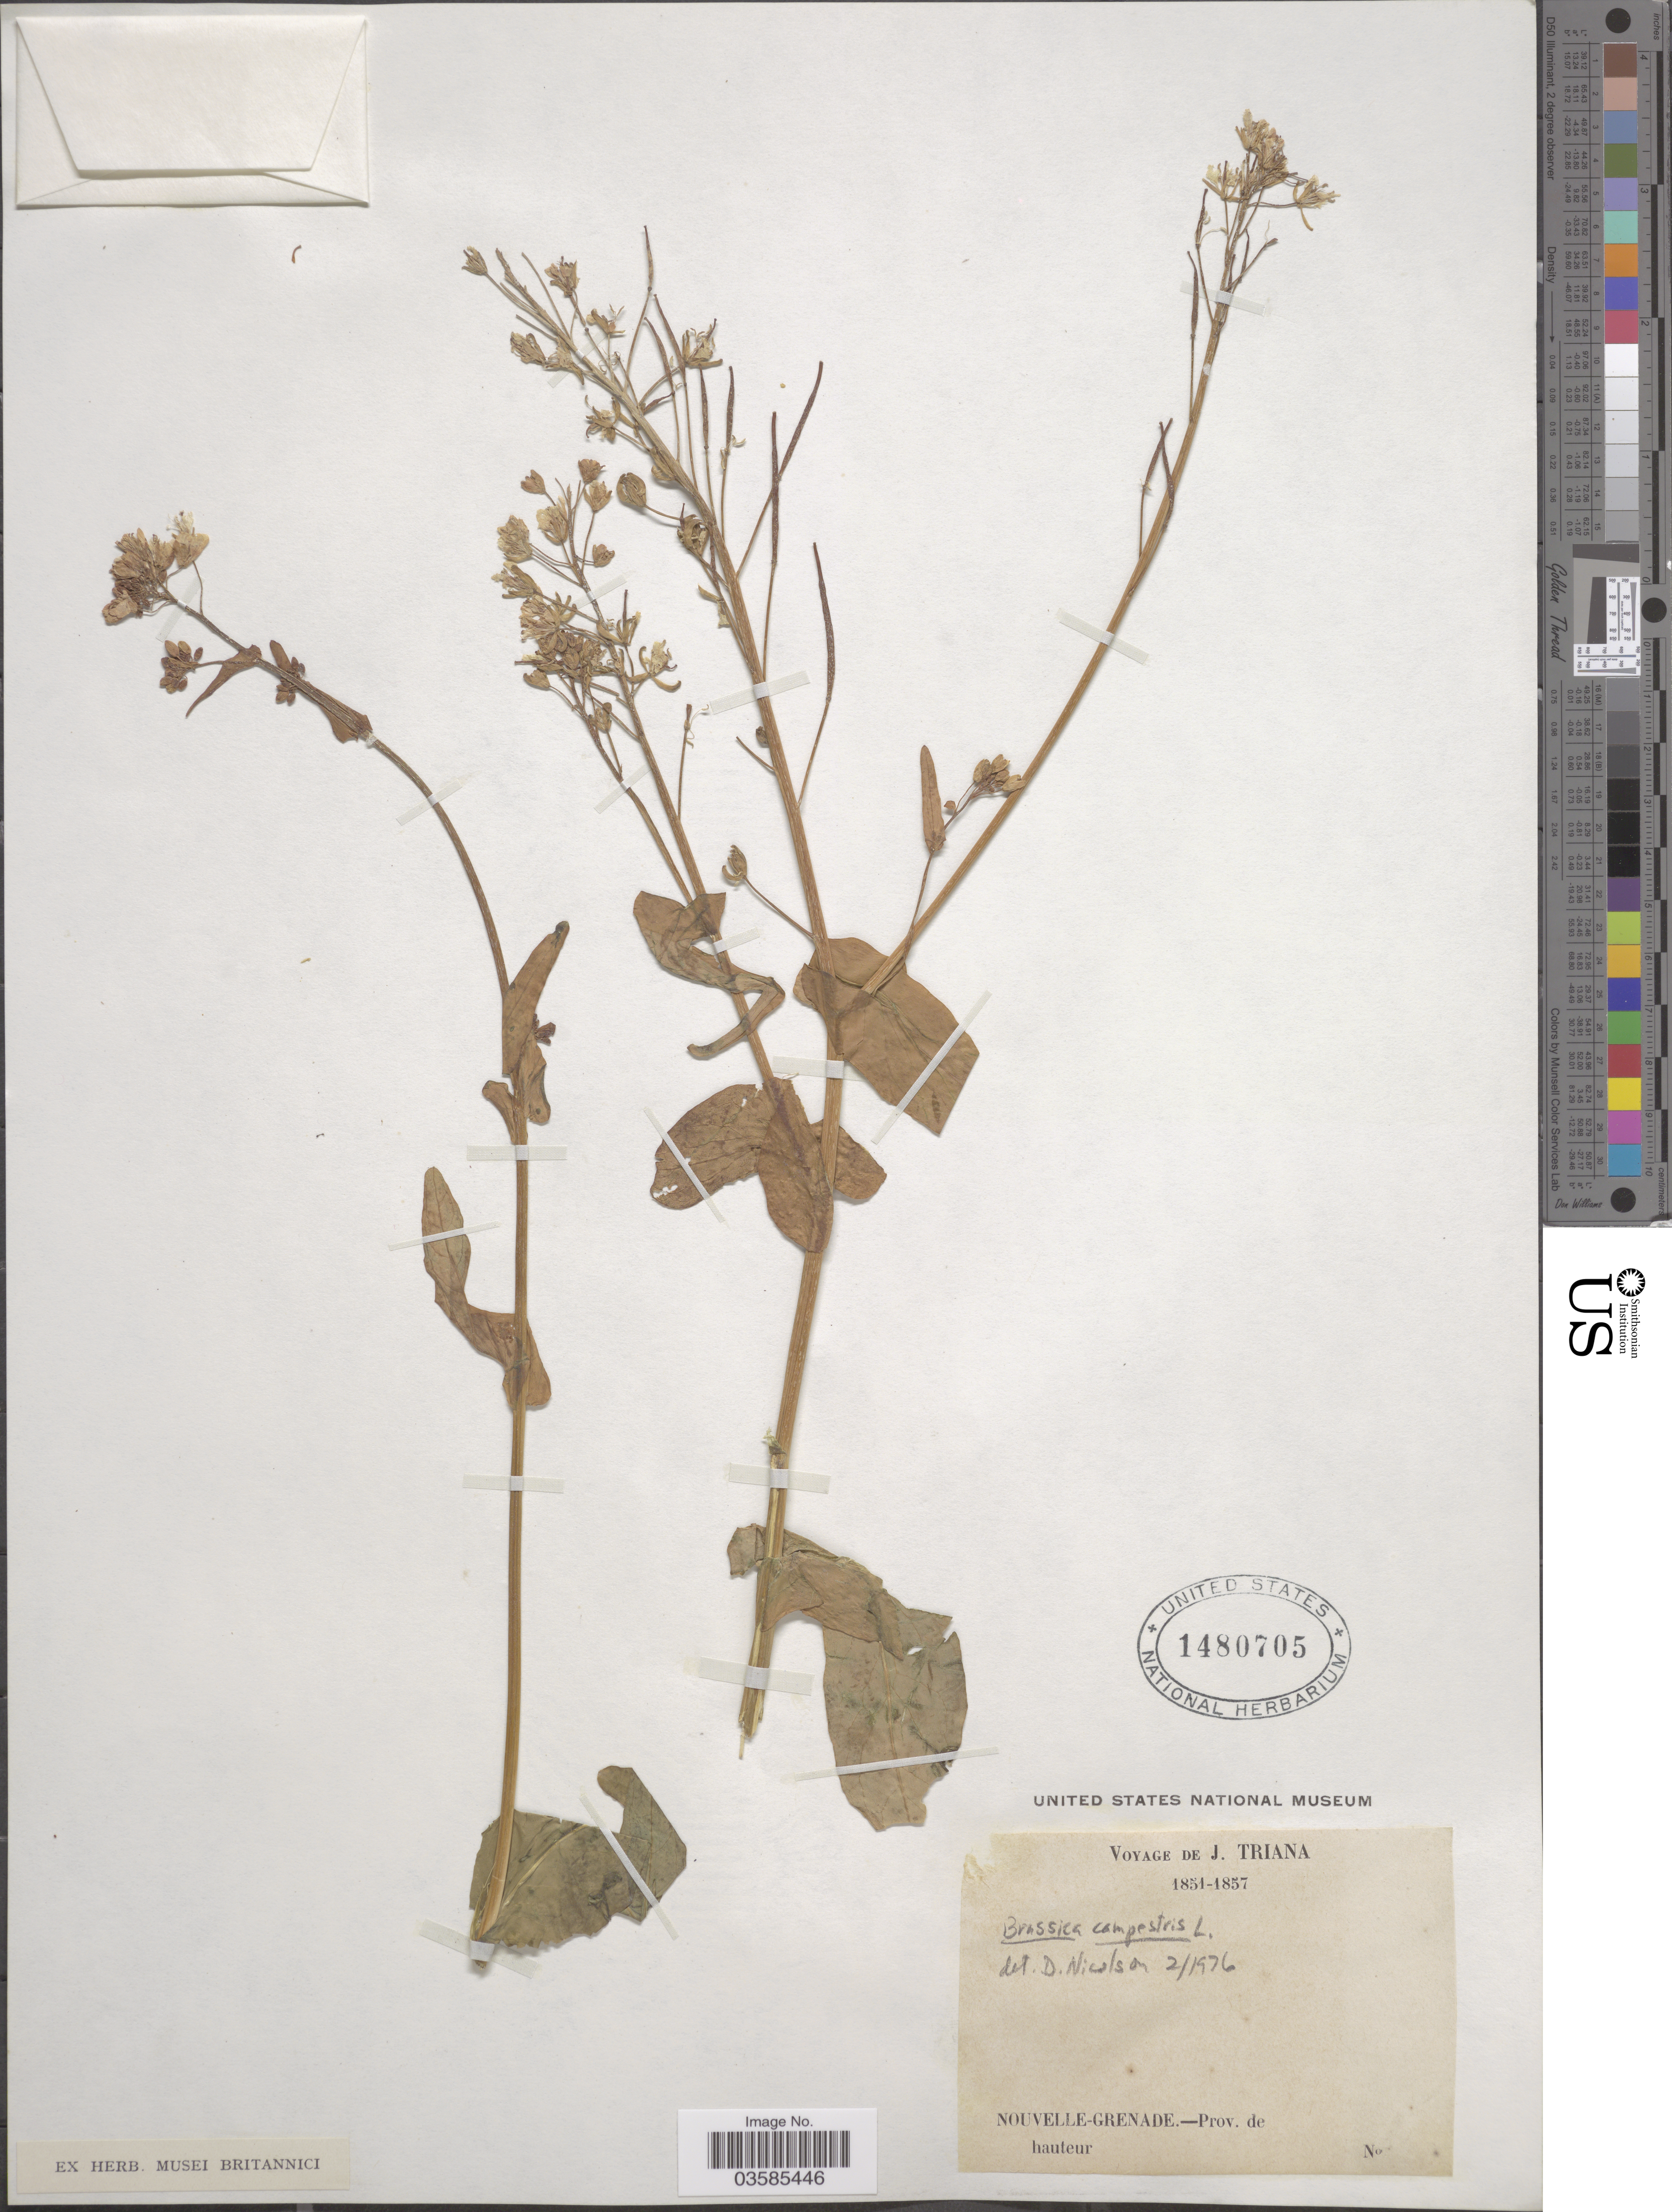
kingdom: Plantae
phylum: Tracheophyta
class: Magnoliopsida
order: Brassicales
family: Brassicaceae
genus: Brassica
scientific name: Brassica campestris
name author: L.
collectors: J. Triana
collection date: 1851/1857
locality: Nouvelle-Grenade. - Prov. de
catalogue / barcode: US 1480705